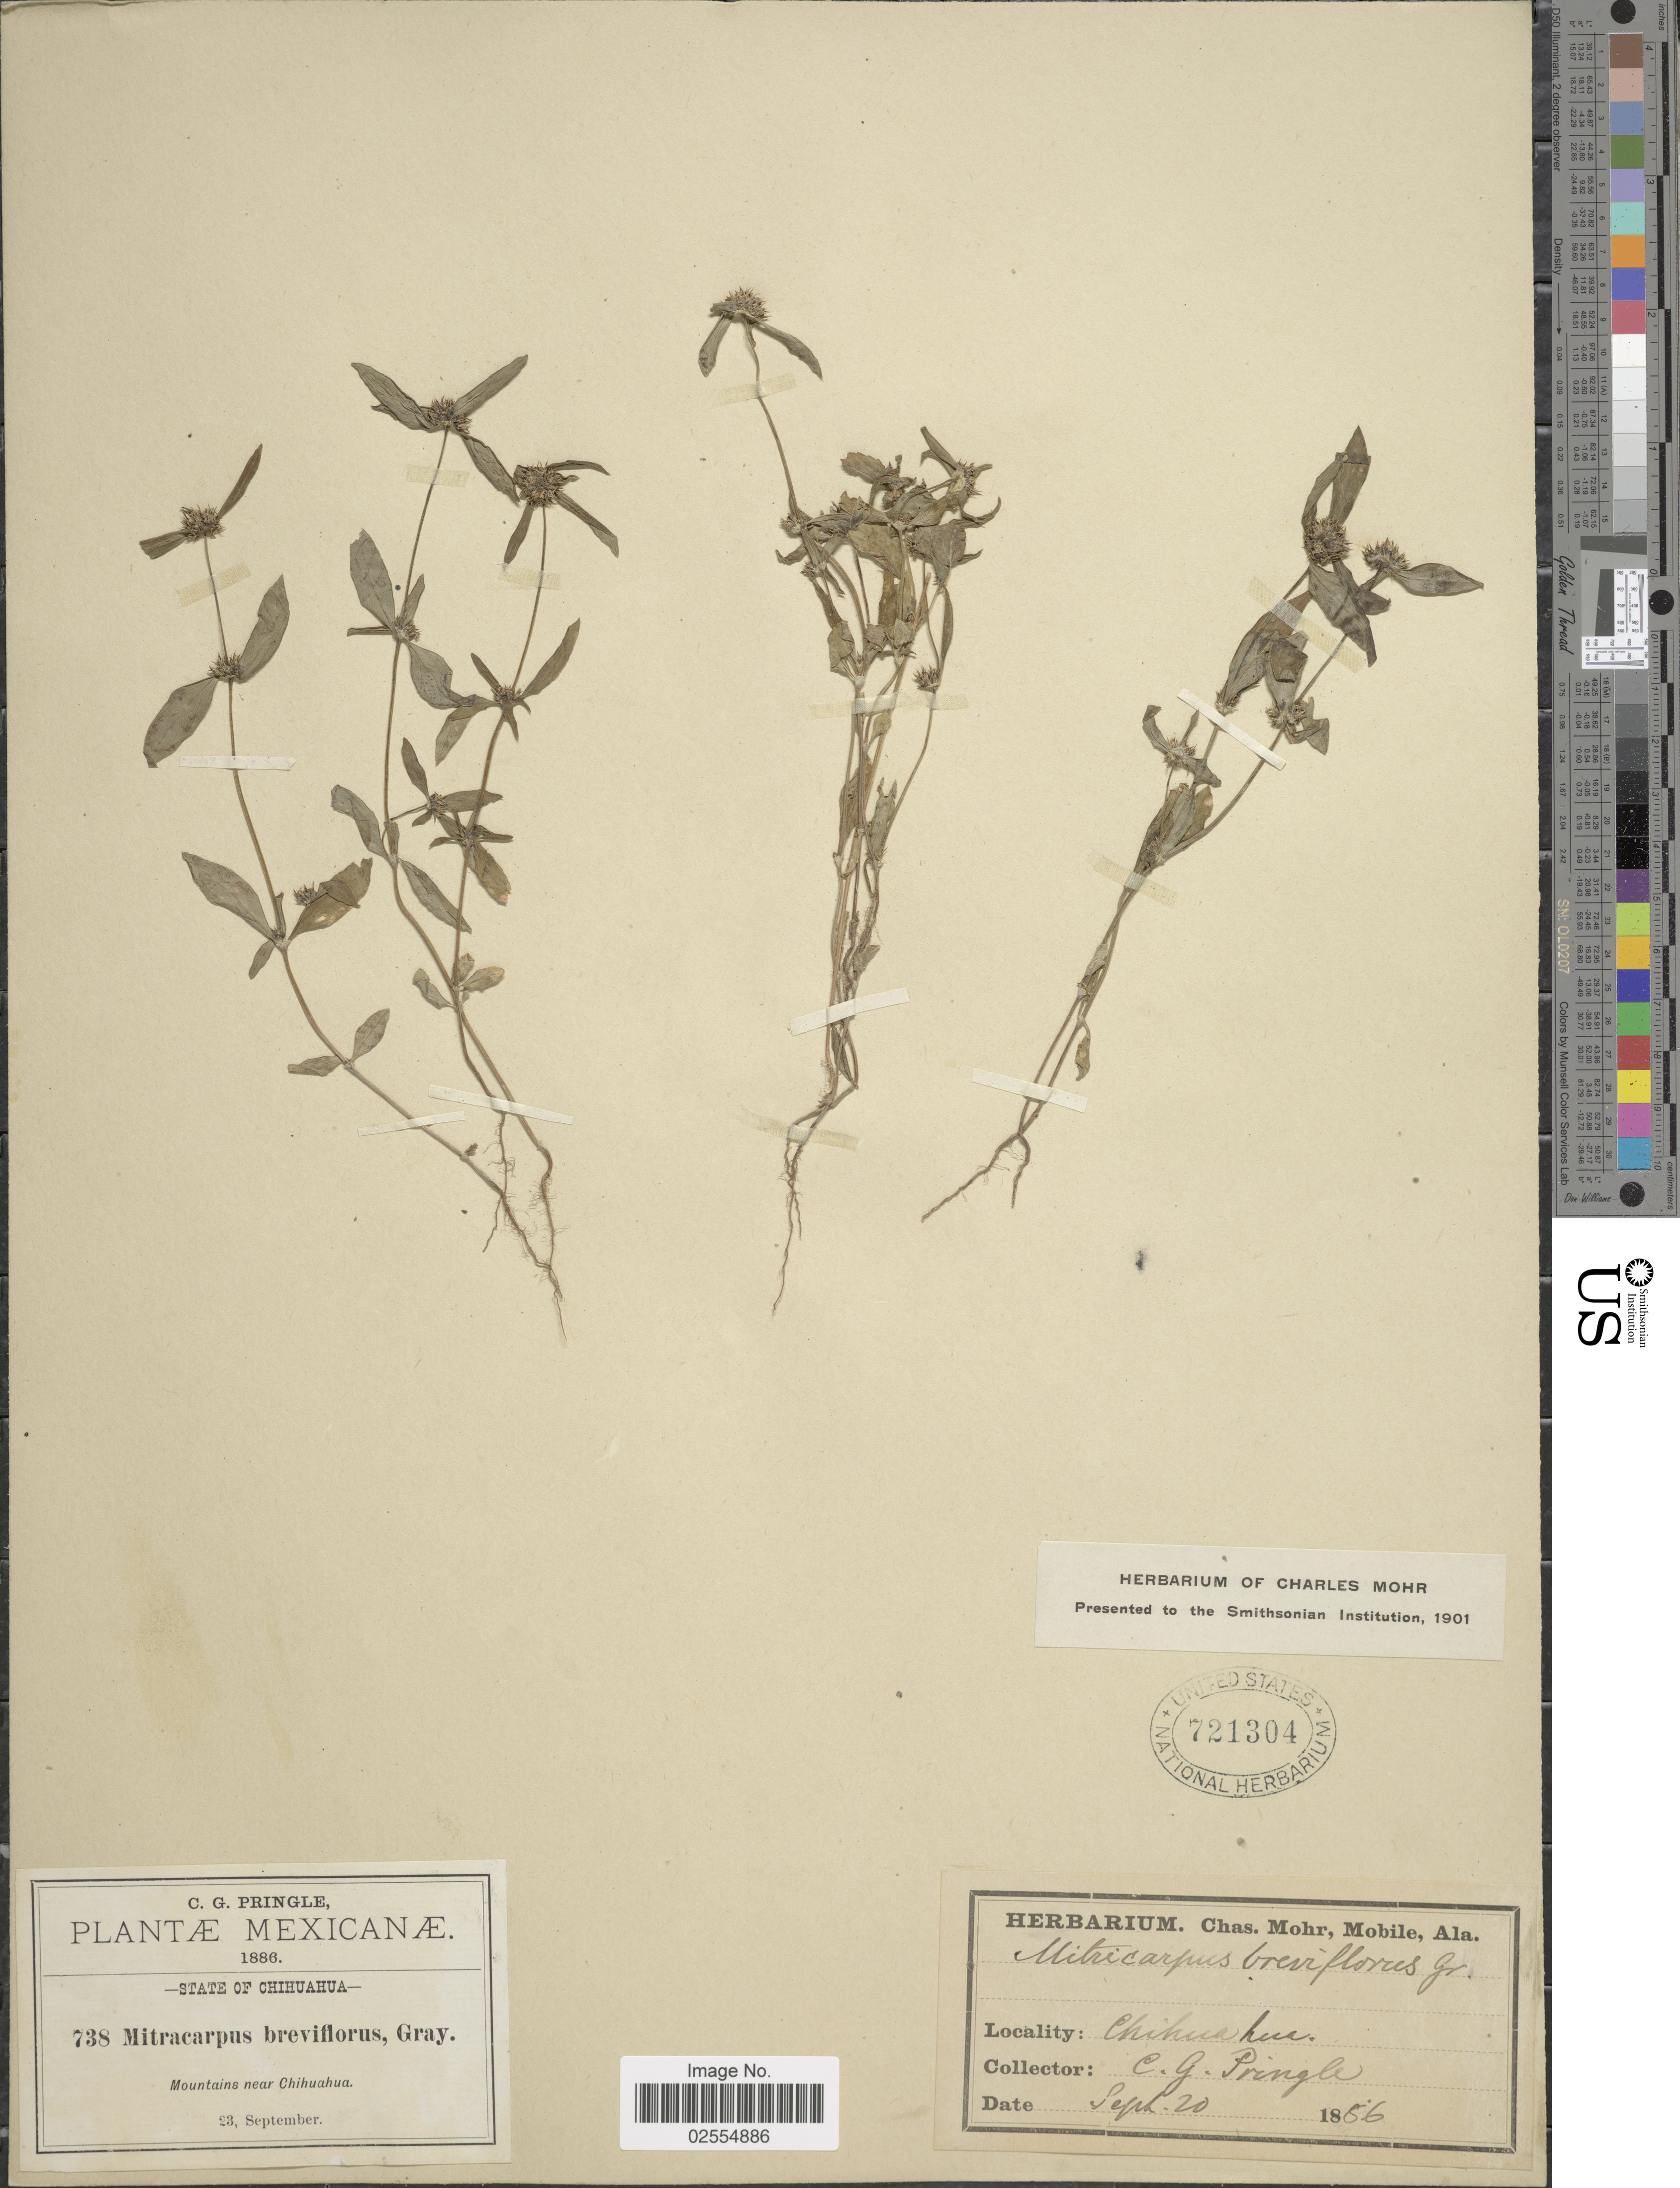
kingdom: Plantae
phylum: Tracheophyta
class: Magnoliopsida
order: Gentianales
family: Rubiaceae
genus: Mitracarpus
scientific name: Mitracarpus breviflorus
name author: A. Gray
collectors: C. G. Pringle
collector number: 738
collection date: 1886-09-23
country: Mexico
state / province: Chihuahua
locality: Mountains near Chihuahua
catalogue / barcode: US 721304